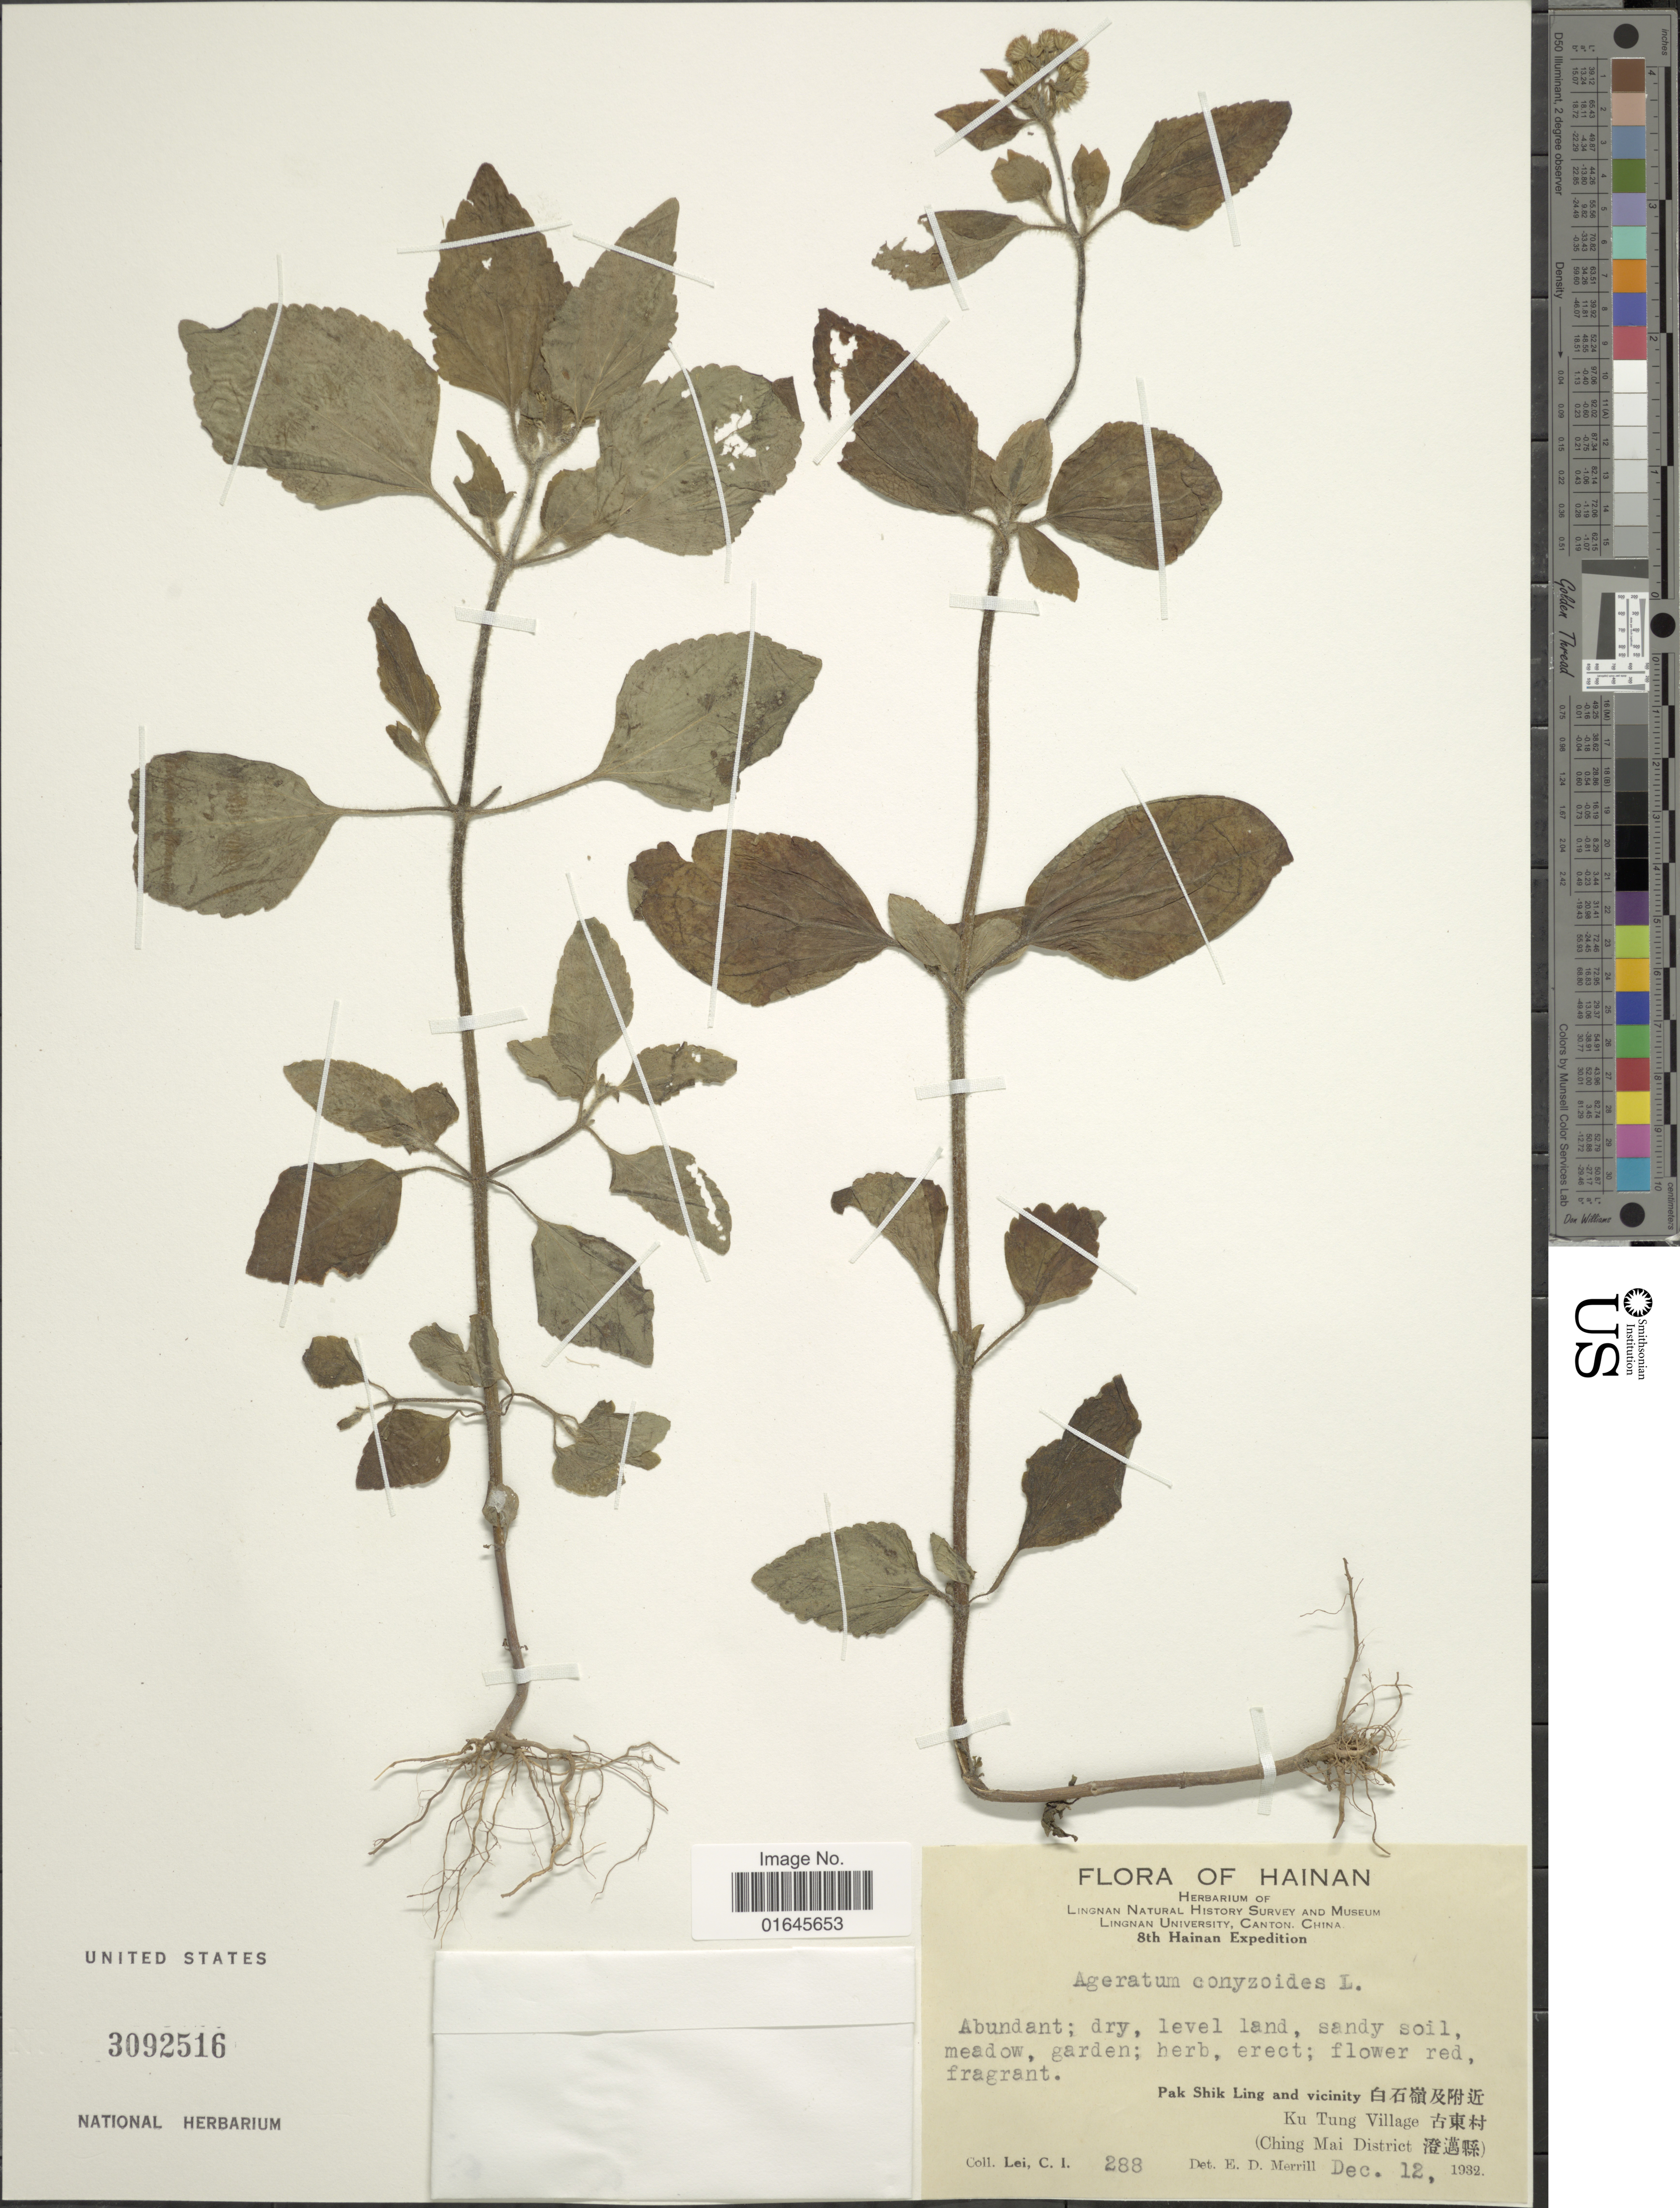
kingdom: Plantae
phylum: Tracheophyta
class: Magnoliopsida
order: Asterales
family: Asteraceae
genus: Ageratum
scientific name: Ageratum conyzoides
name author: L.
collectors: C. I. Lei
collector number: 288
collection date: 1932-12-12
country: China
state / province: Hainan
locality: Pak Shik Ling and vicinity X, Ku Tung Village X, (Ching Mai District X)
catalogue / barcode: US 3092516